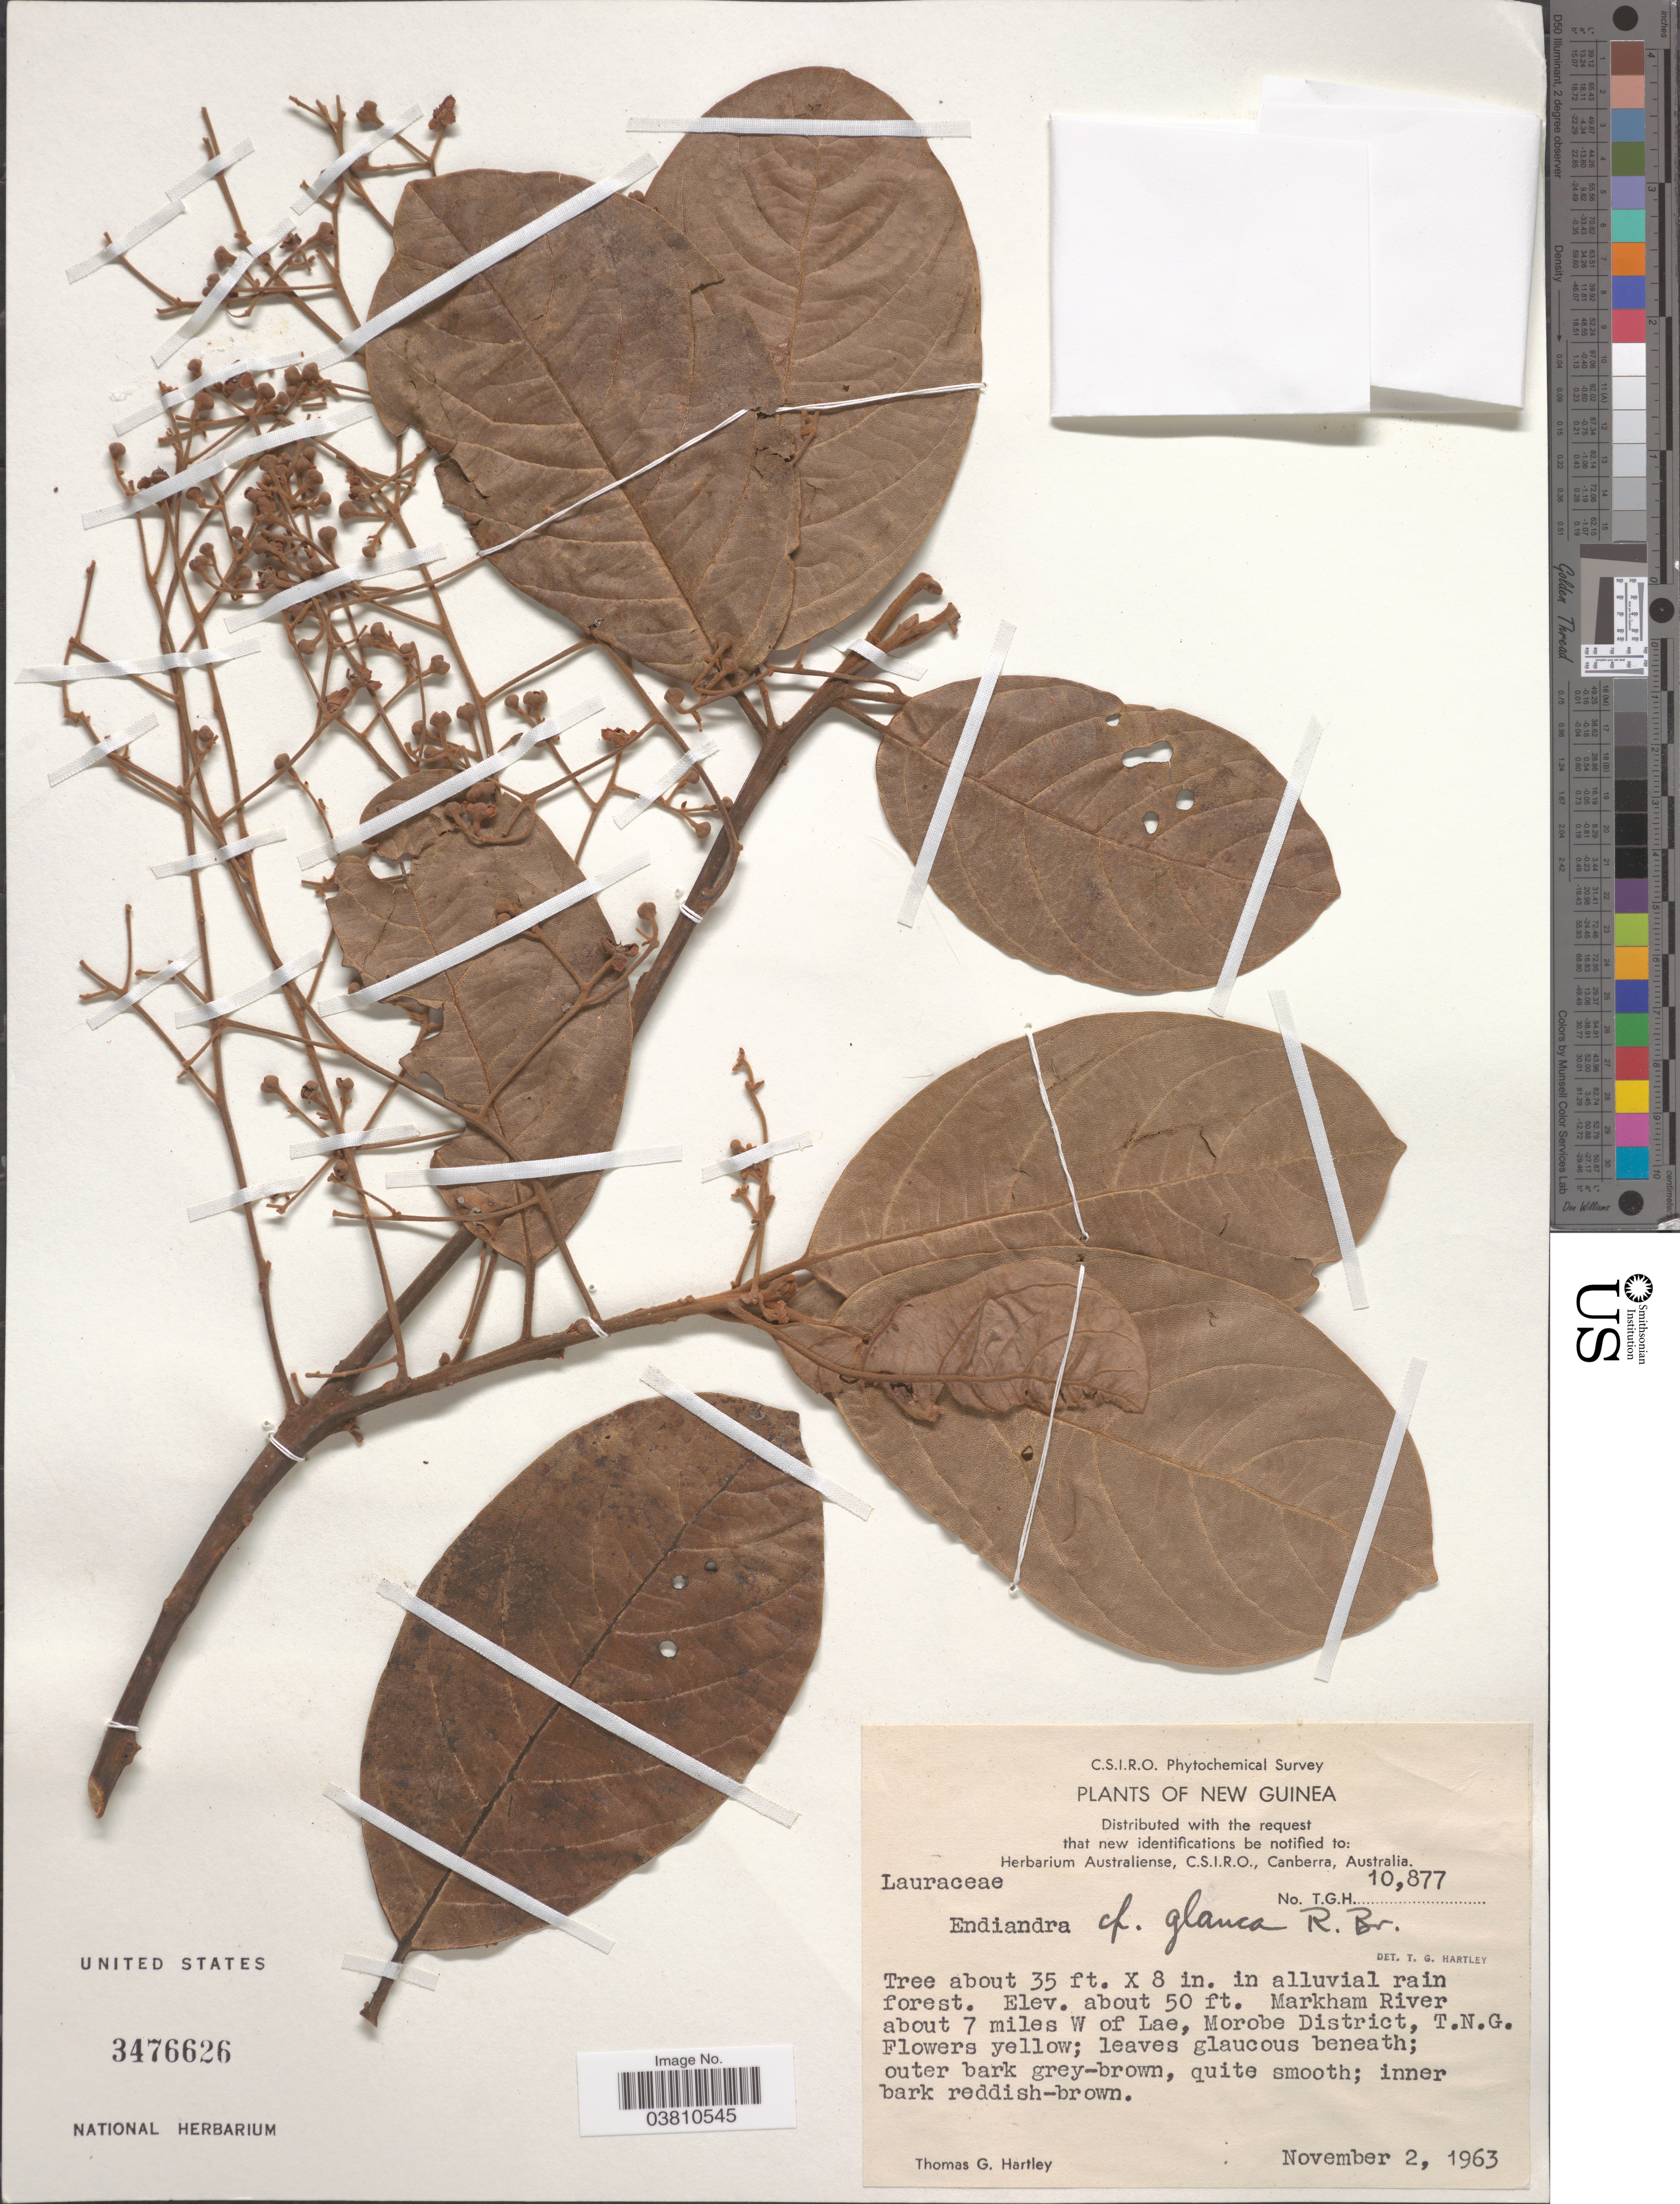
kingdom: Plantae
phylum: Tracheophyta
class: Magnoliopsida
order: Laurales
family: Lauraceae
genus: Endiandra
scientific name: Endiandra glauca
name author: R. Br.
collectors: T. G. Hartley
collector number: TGH 10877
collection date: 1963-11-02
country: Papua New Guinea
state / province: Morobe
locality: New Guinea. Markham River about 7 miles W of Lae, Morobe District, T.N.G.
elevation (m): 15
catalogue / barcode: US 3476626